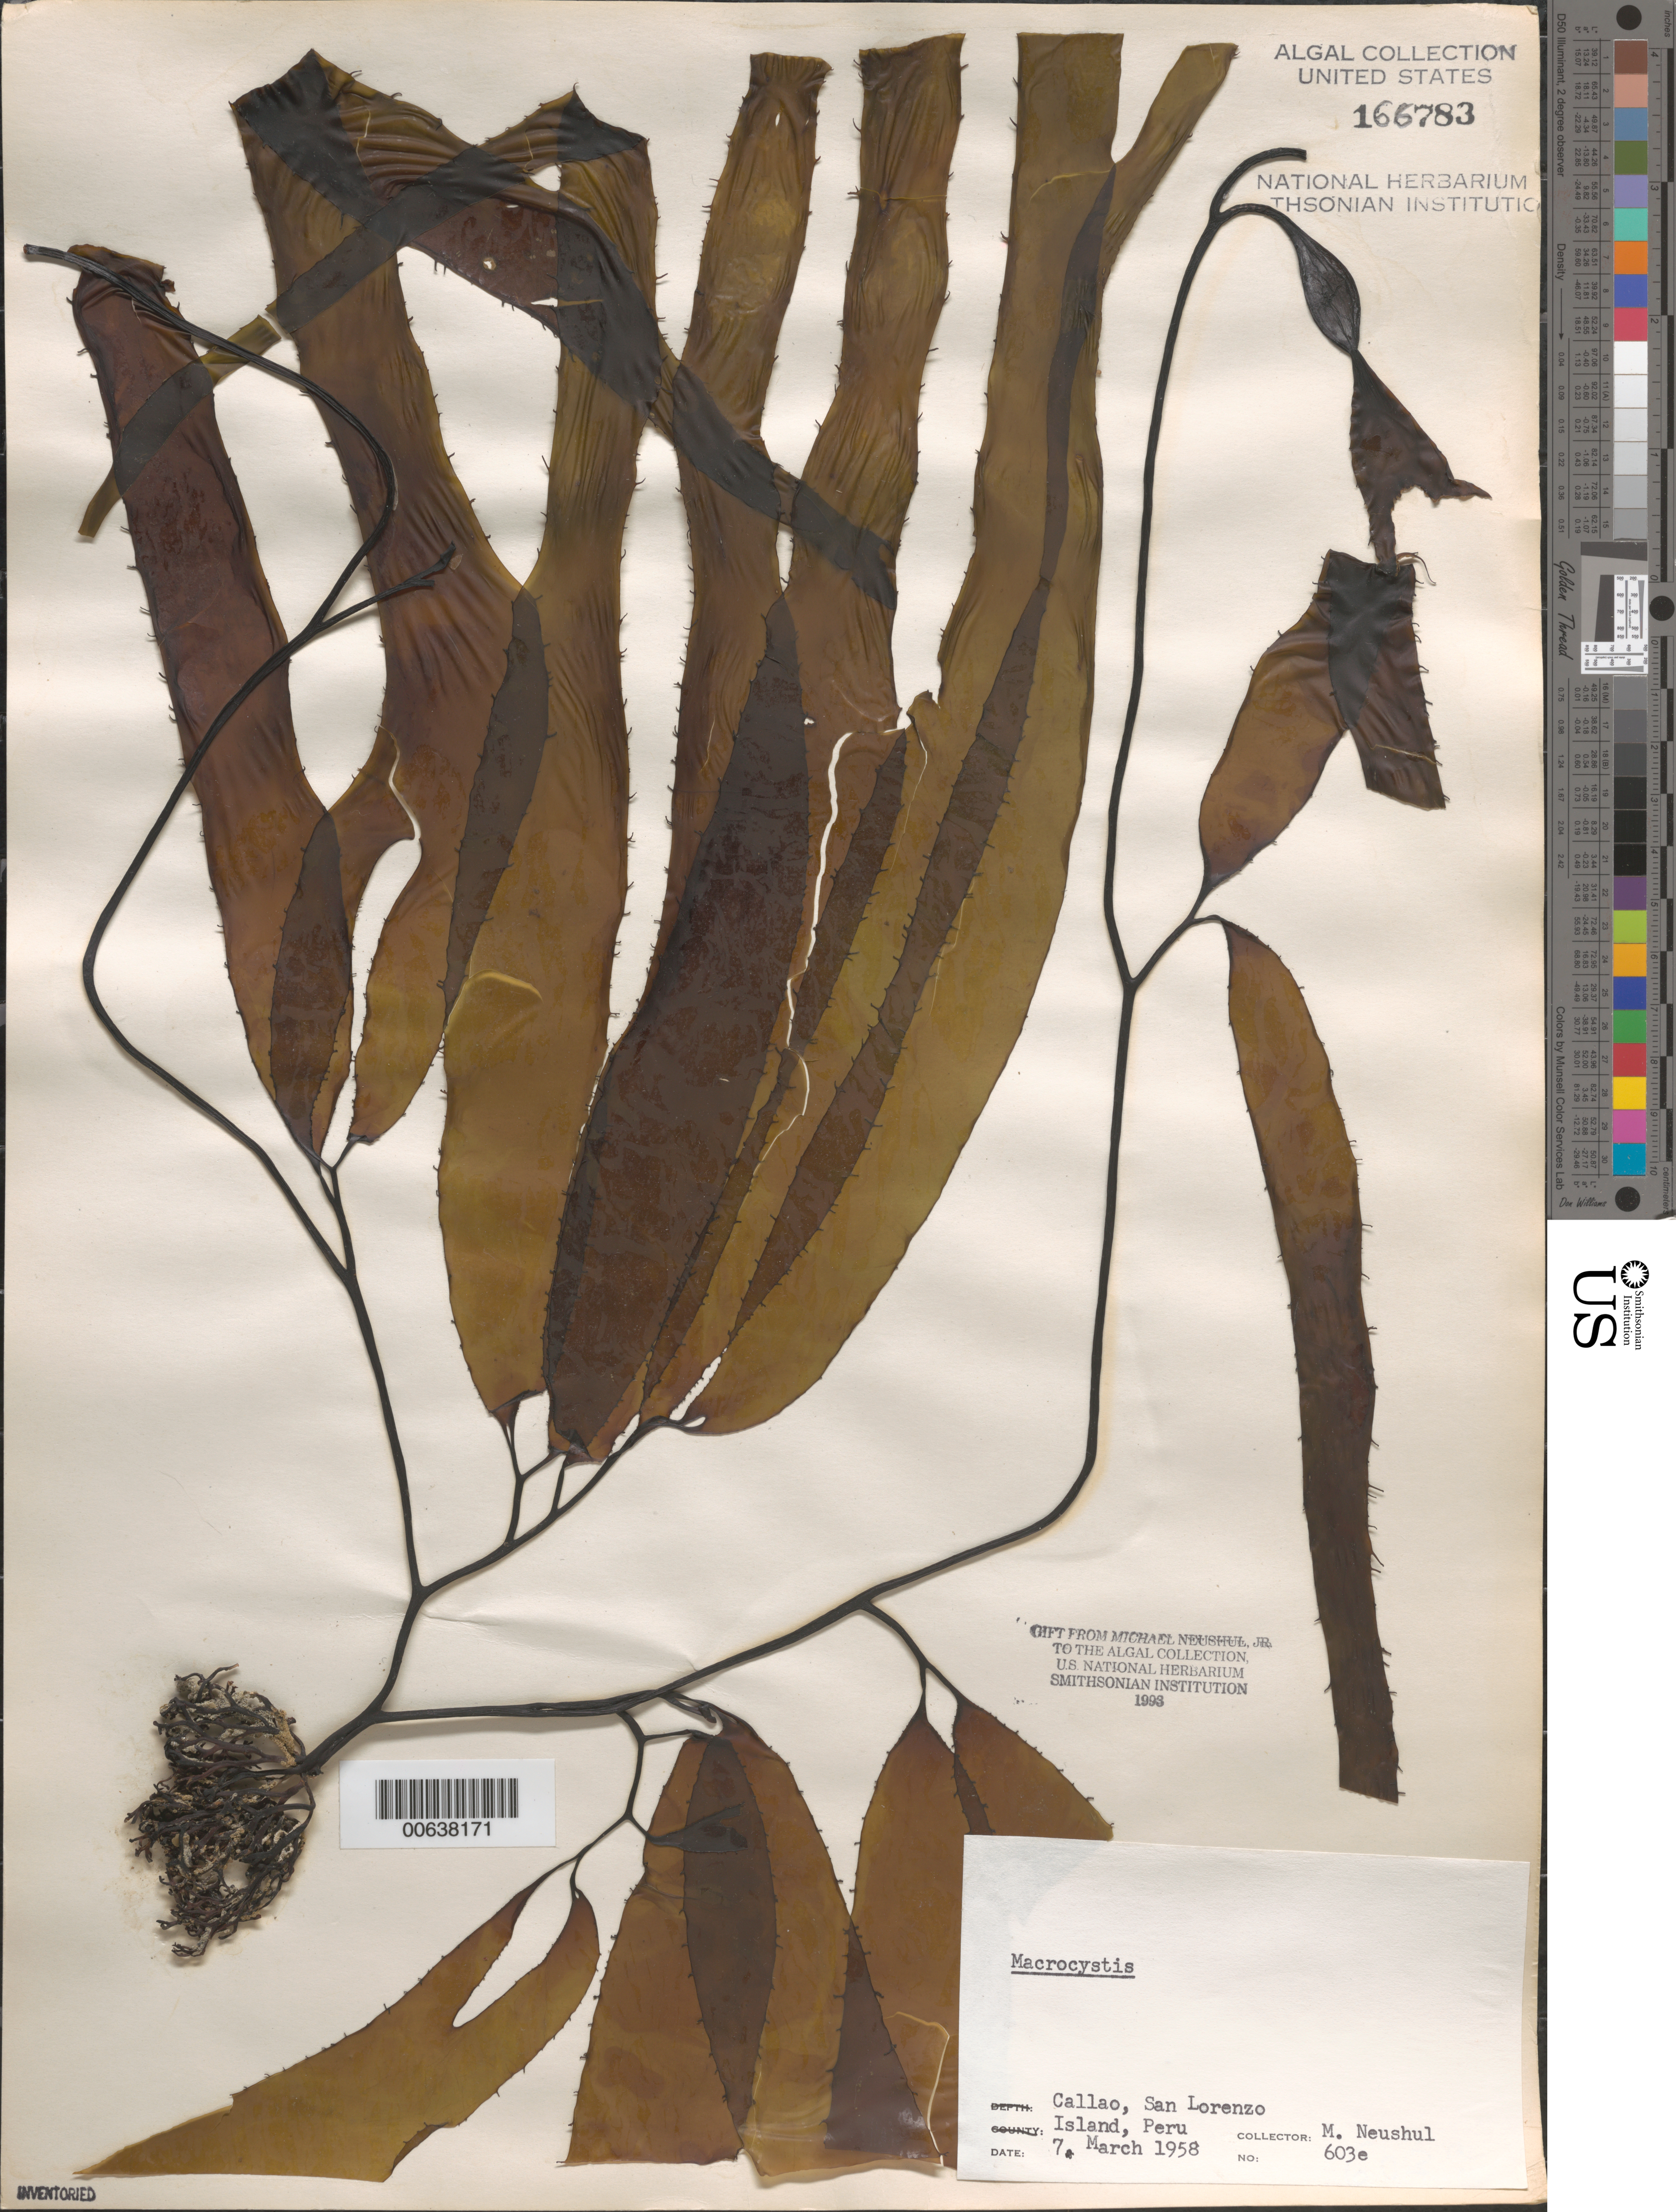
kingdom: Chromista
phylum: Ochrophyta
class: Phaeophyceae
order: Laminariales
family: Laminariaceae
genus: Macrocystis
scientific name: Macrocystis sp.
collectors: M. Neushul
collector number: Neushul 603e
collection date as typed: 07 Mar 1958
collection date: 1958-03-07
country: Peru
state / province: Callao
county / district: Callao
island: Isla San Lorenzo (San Lorenzo Island)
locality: Callao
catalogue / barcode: US 166783